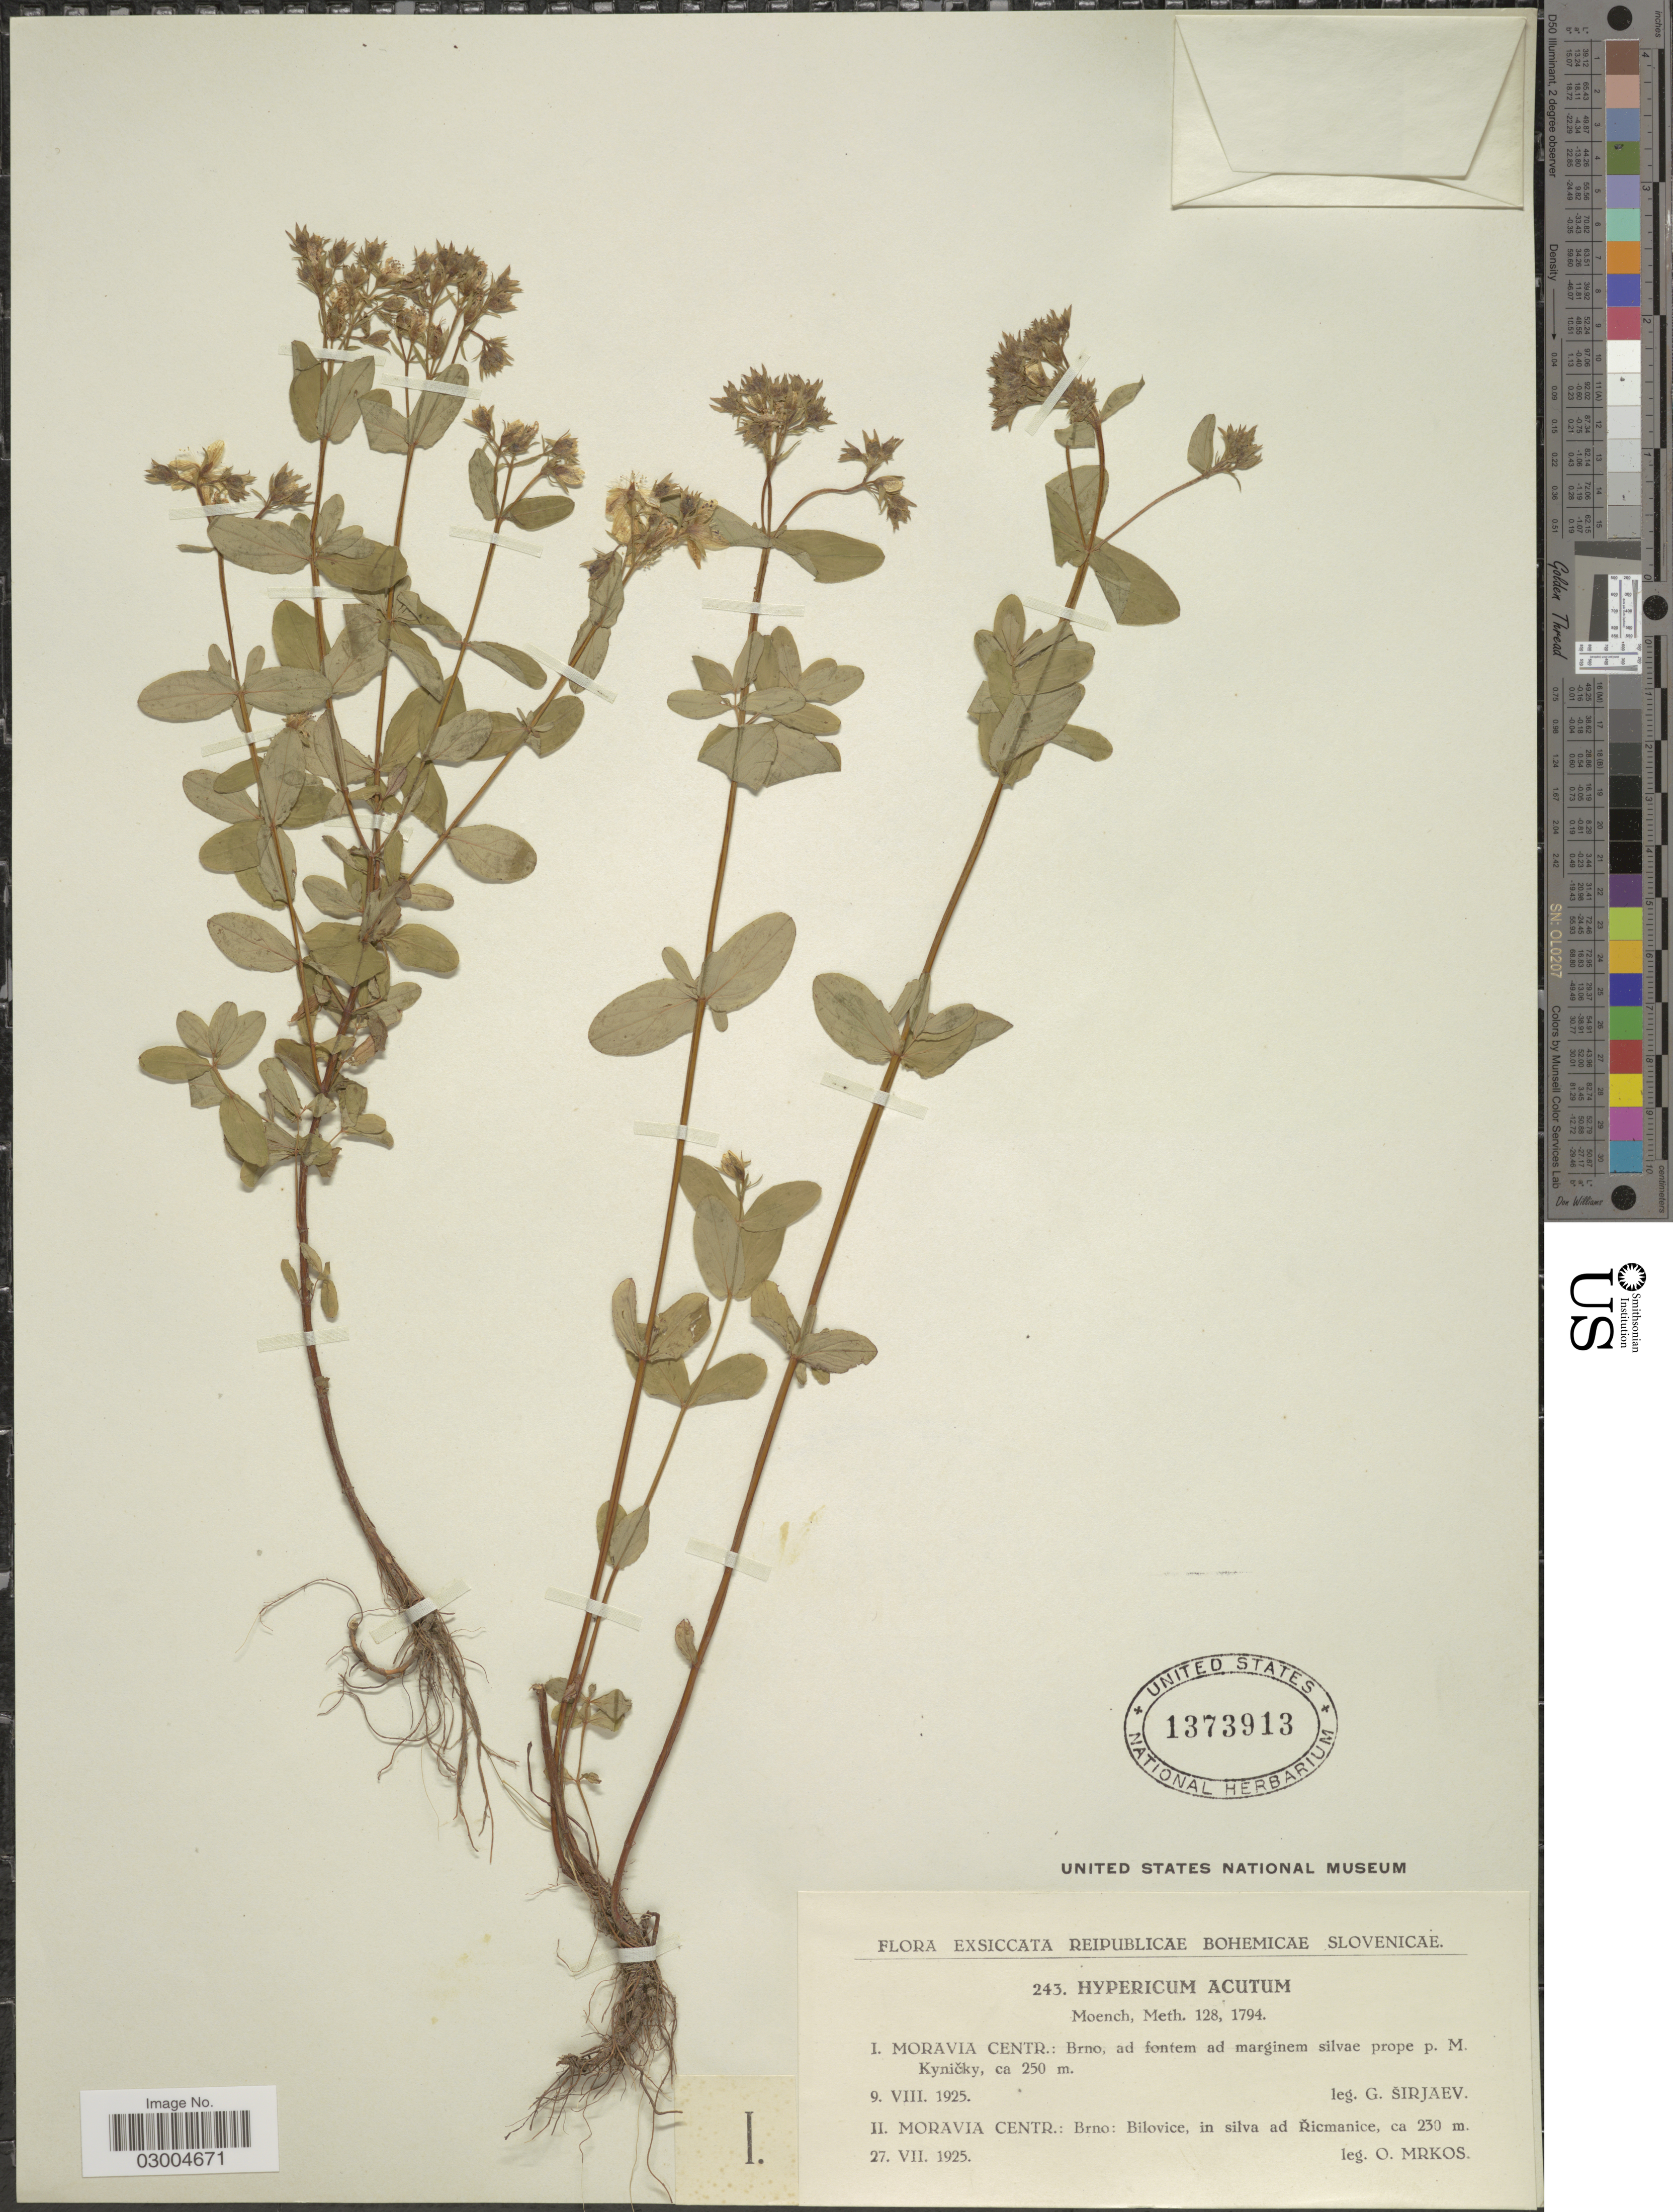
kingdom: Plantae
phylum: Tracheophyta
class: Magnoliopsida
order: Malpighiales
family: Hypericaceae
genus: Hypericum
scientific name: Hypericum acutum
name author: Moench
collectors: G. Sirjaev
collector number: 243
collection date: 1925-08-09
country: Czechia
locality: Reipublicae Bohemicae Slovenicae. Moravia Centr.: Brno, ad fontem ad marginem silvae prope p. M. Kynicky.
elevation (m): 250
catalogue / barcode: US 1373913